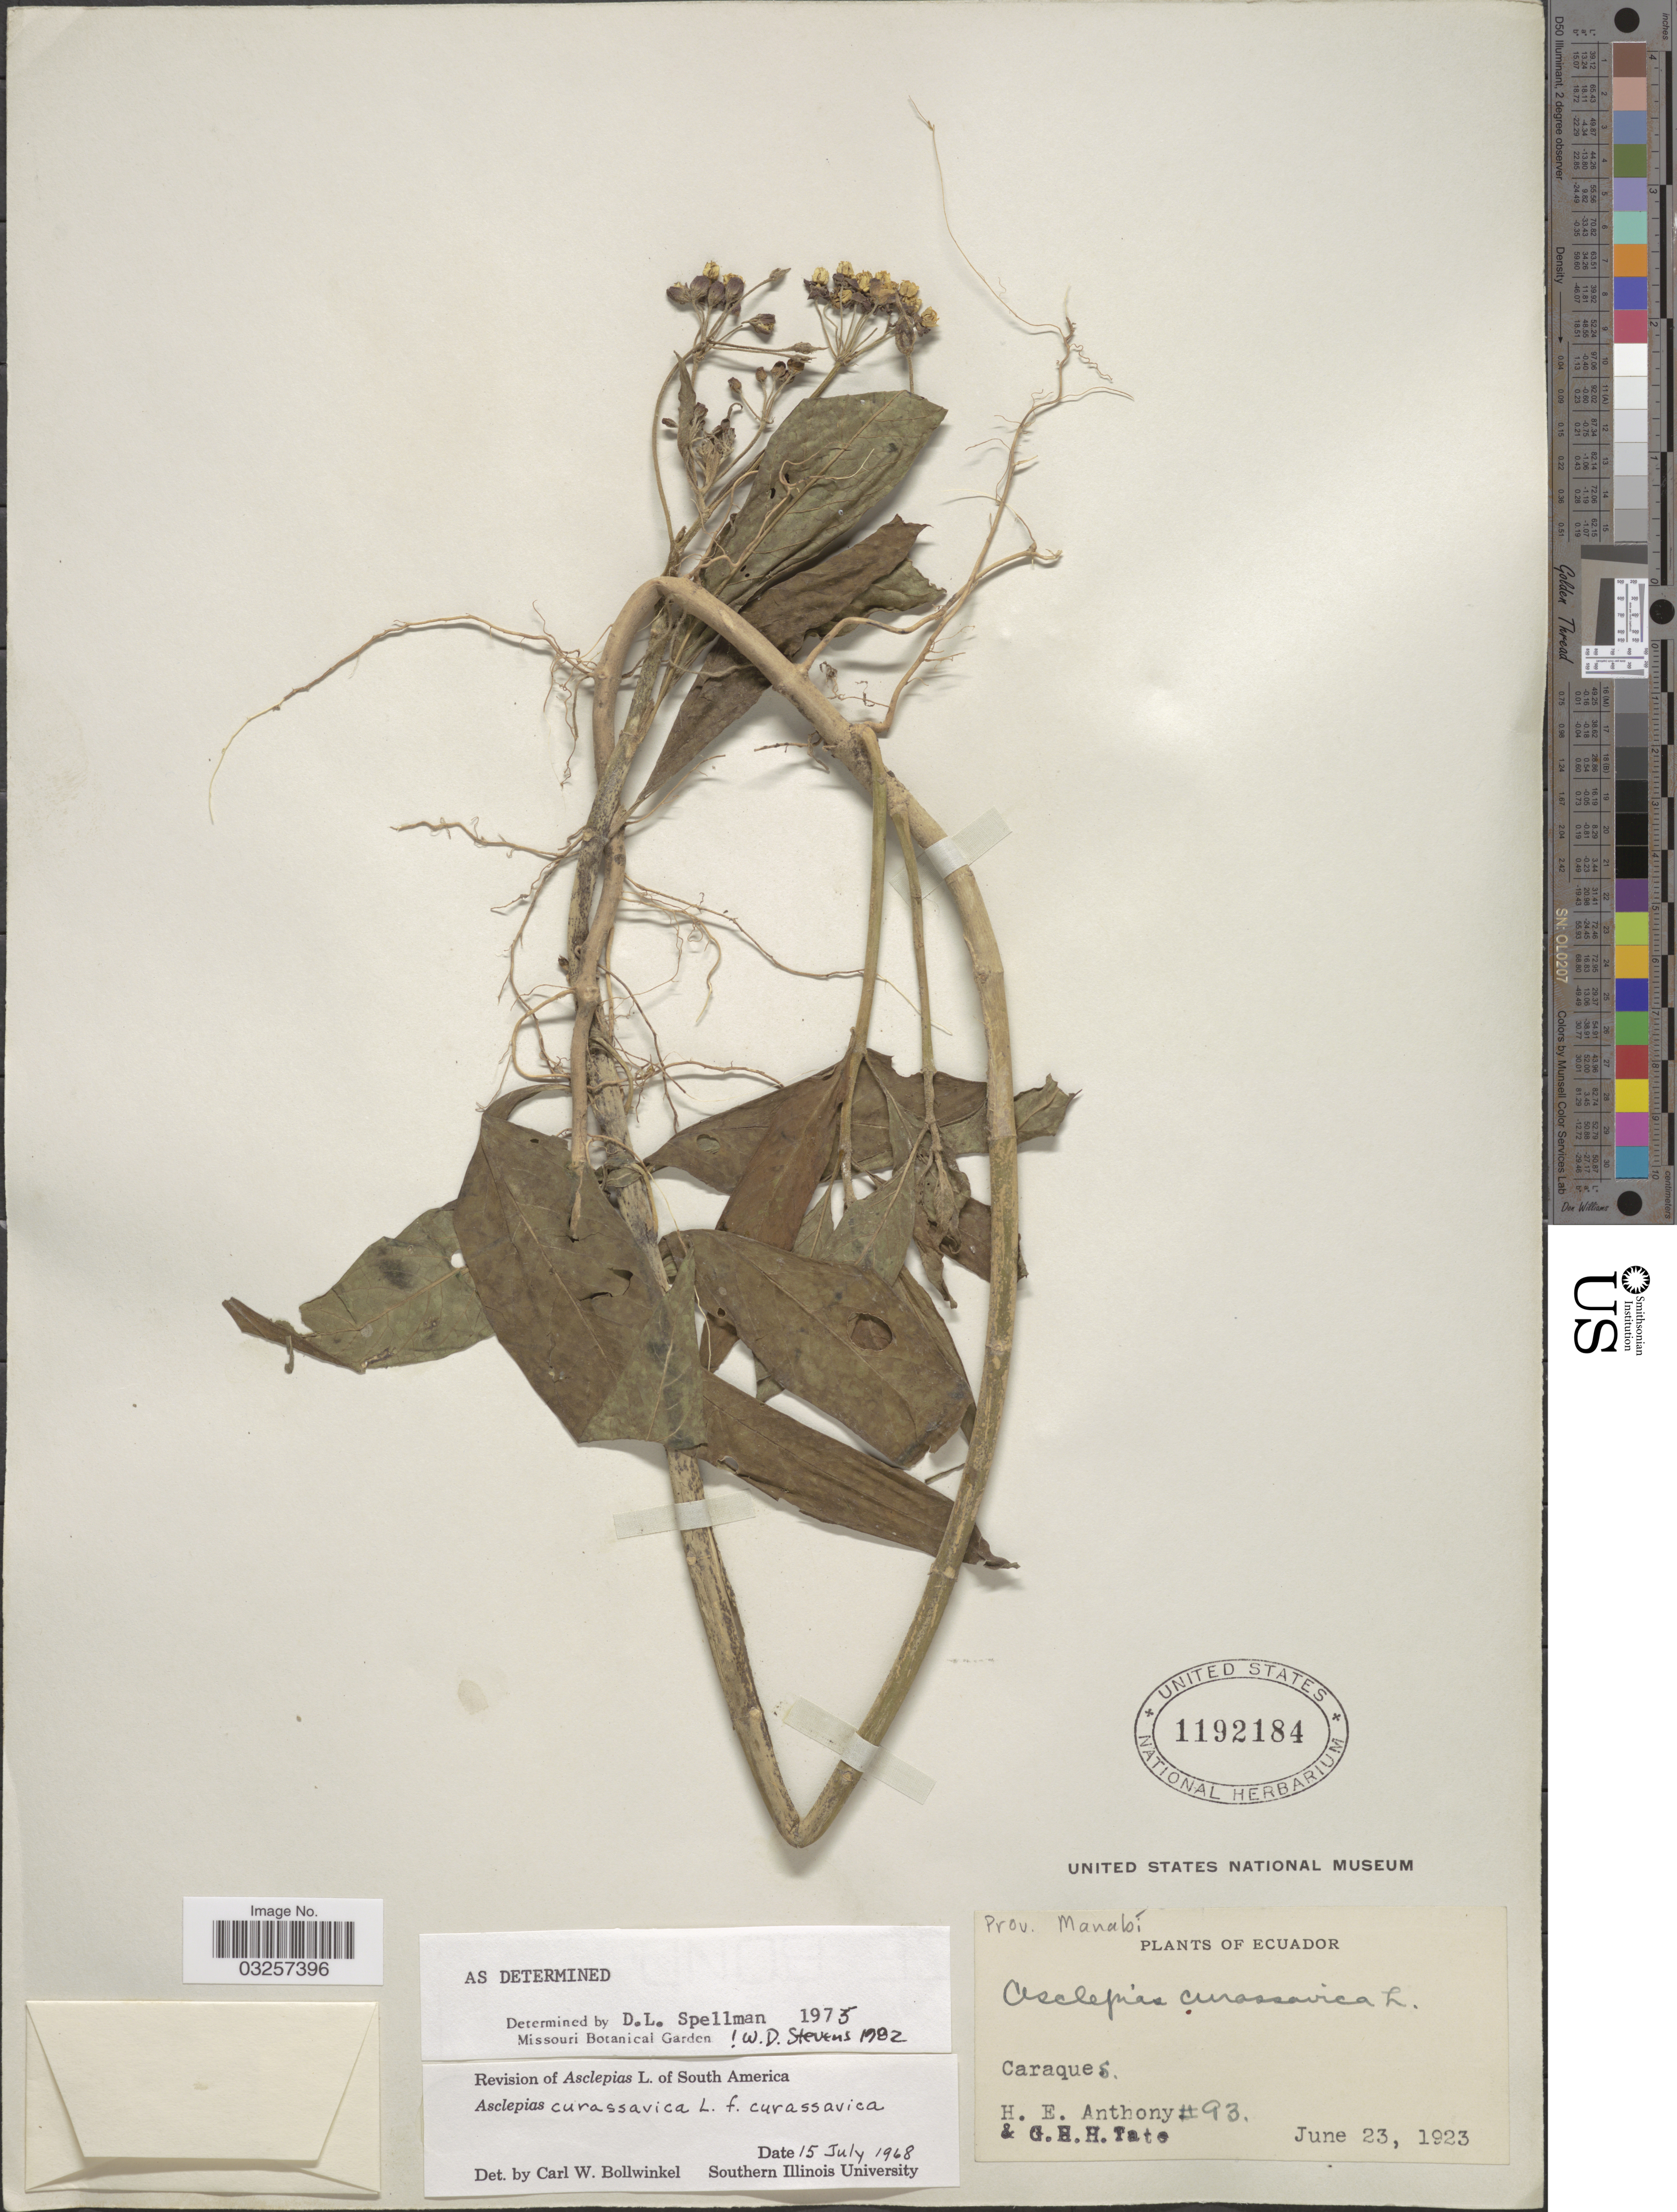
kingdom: Plantae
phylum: Tracheophyta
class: Magnoliopsida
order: Gentianales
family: Apocynaceae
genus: Asclepias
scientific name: Asclepias curassavica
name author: L.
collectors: H. E. Anthony & G. H. H.Tate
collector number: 93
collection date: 1923-06-23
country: Ecuador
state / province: Manabí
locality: Prov. Manabi. Caraques.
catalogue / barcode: US 1192184